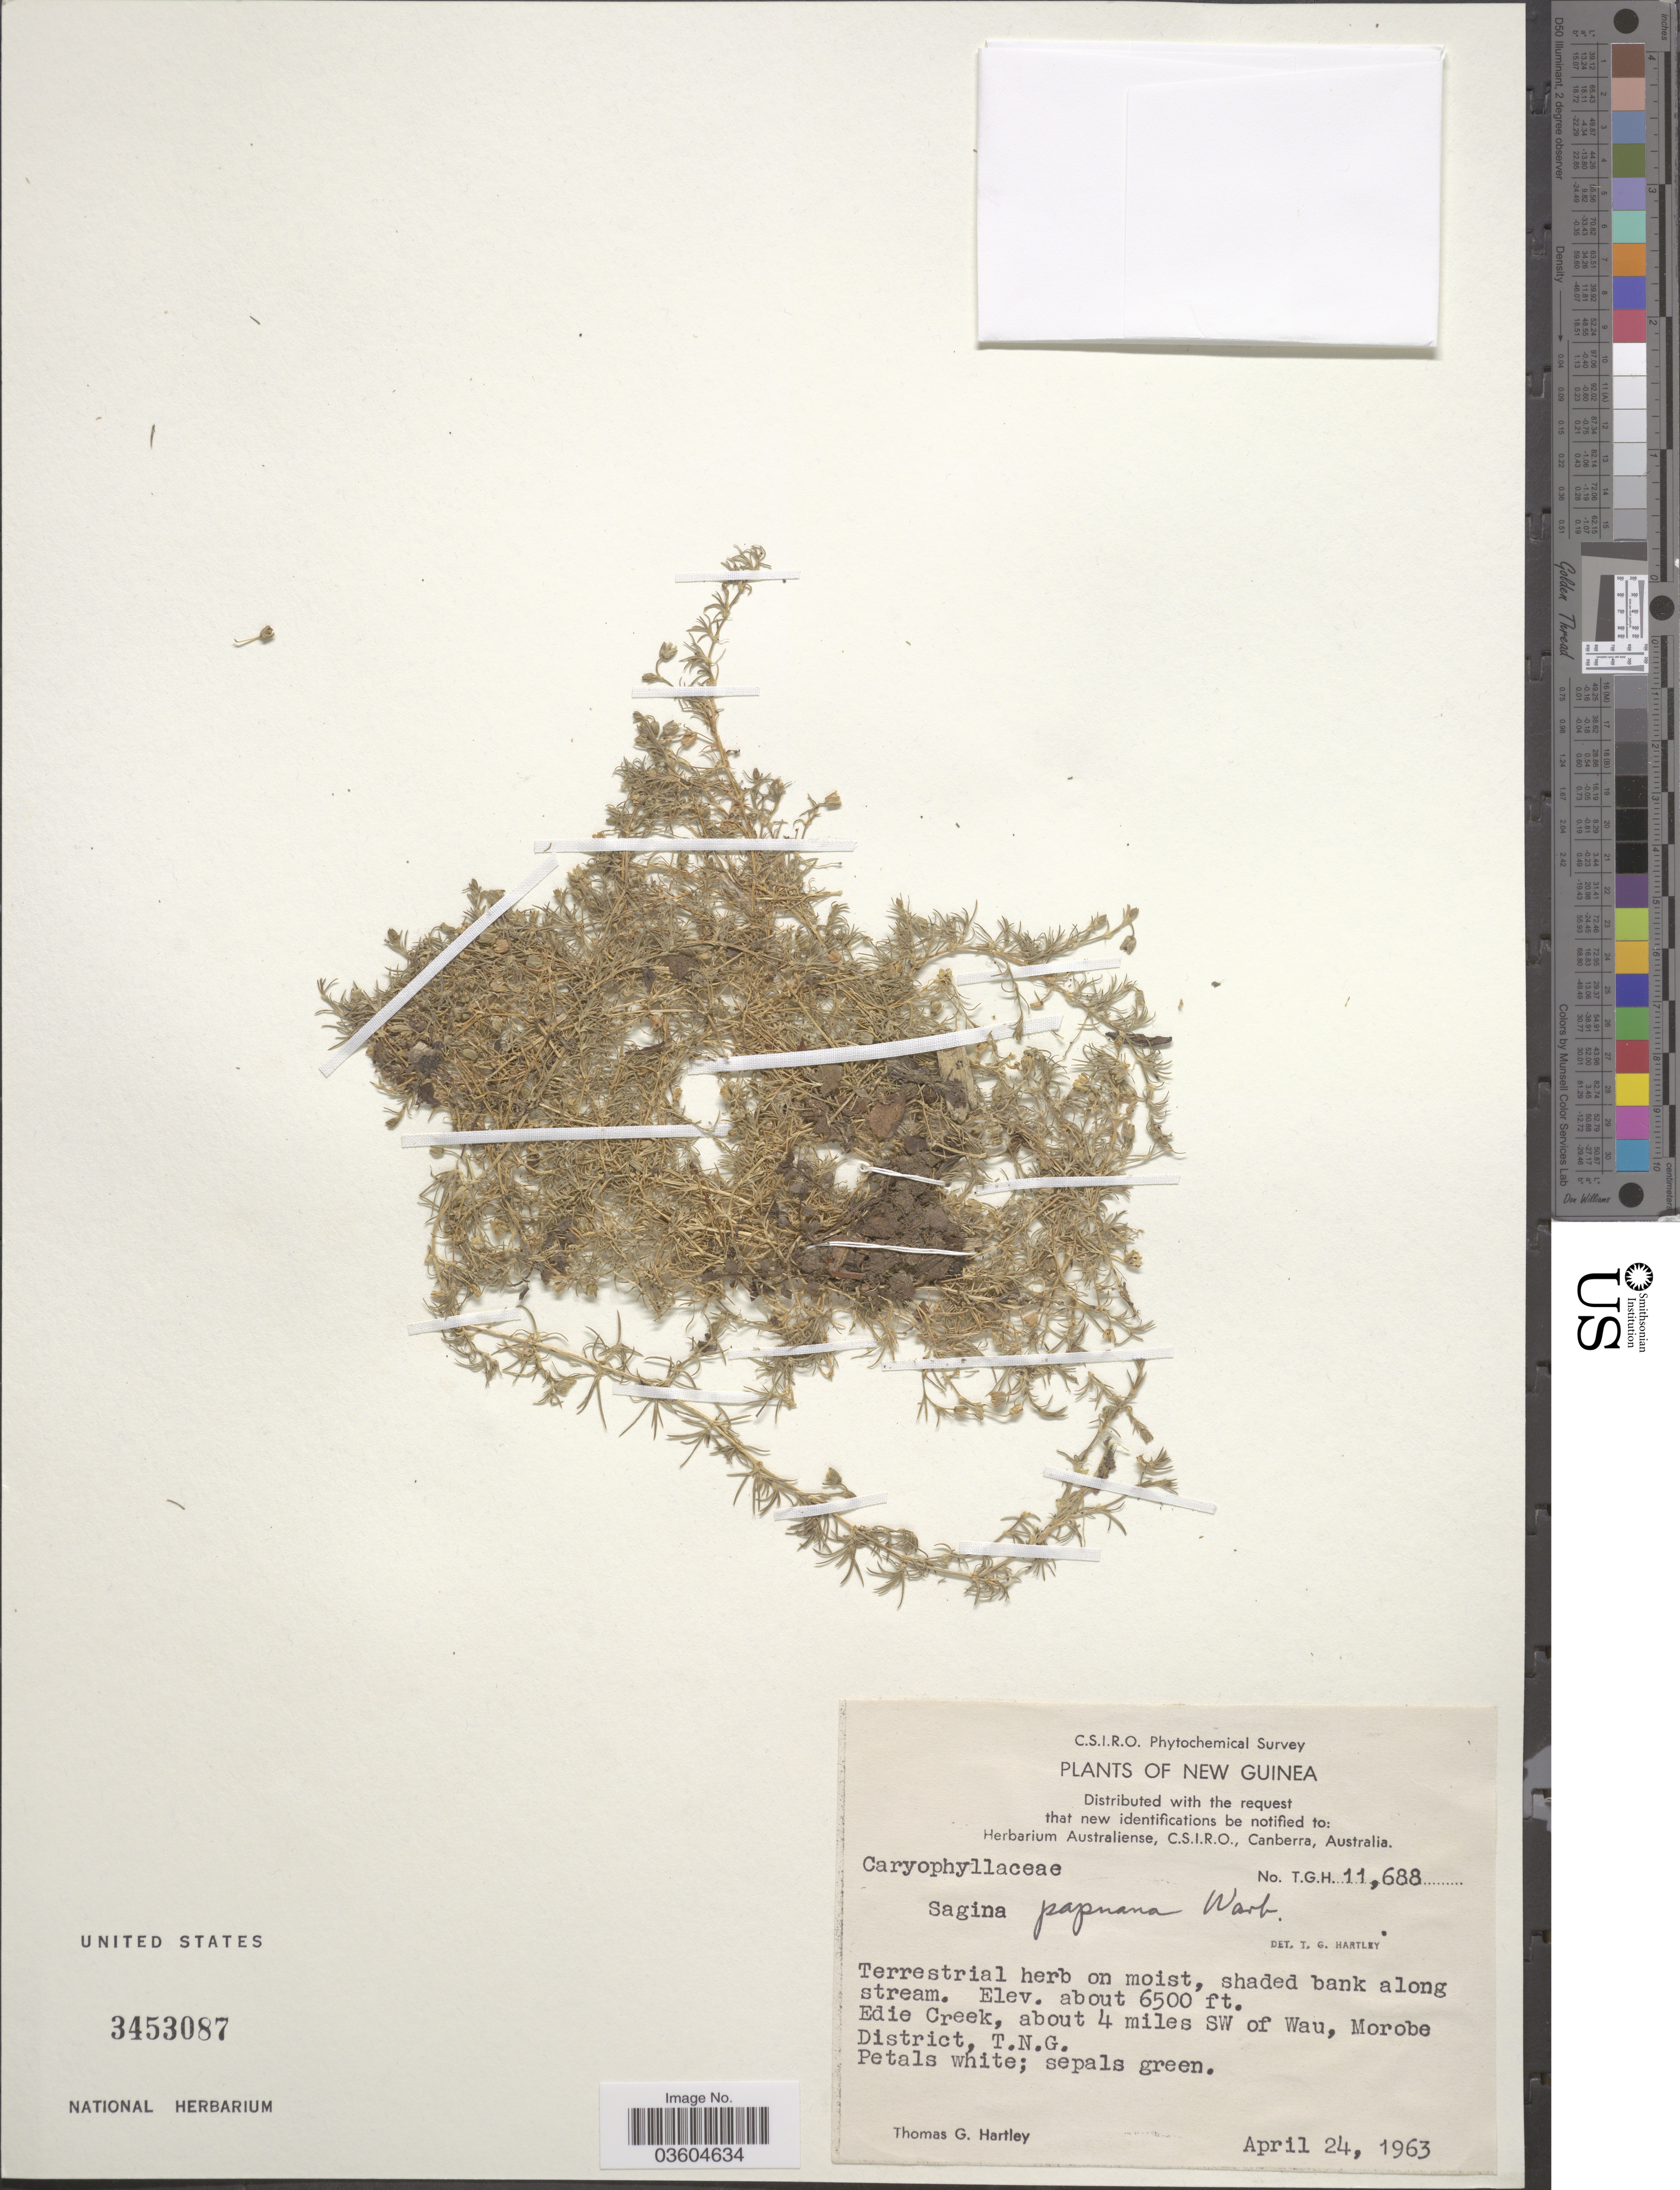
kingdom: Plantae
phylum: Tracheophyta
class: Magnoliopsida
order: Caryophyllales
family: Caryophyllaceae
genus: Sagina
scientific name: Sagina papuana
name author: Warb.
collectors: T. G. Hartley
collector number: TGH11688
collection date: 1963-04-24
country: Papua New Guinea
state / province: Morobe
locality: New Guinea. Edie Creek, about 4 miles SW of Wau, Morobe District, T.N.G.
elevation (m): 1981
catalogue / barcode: US 3453087